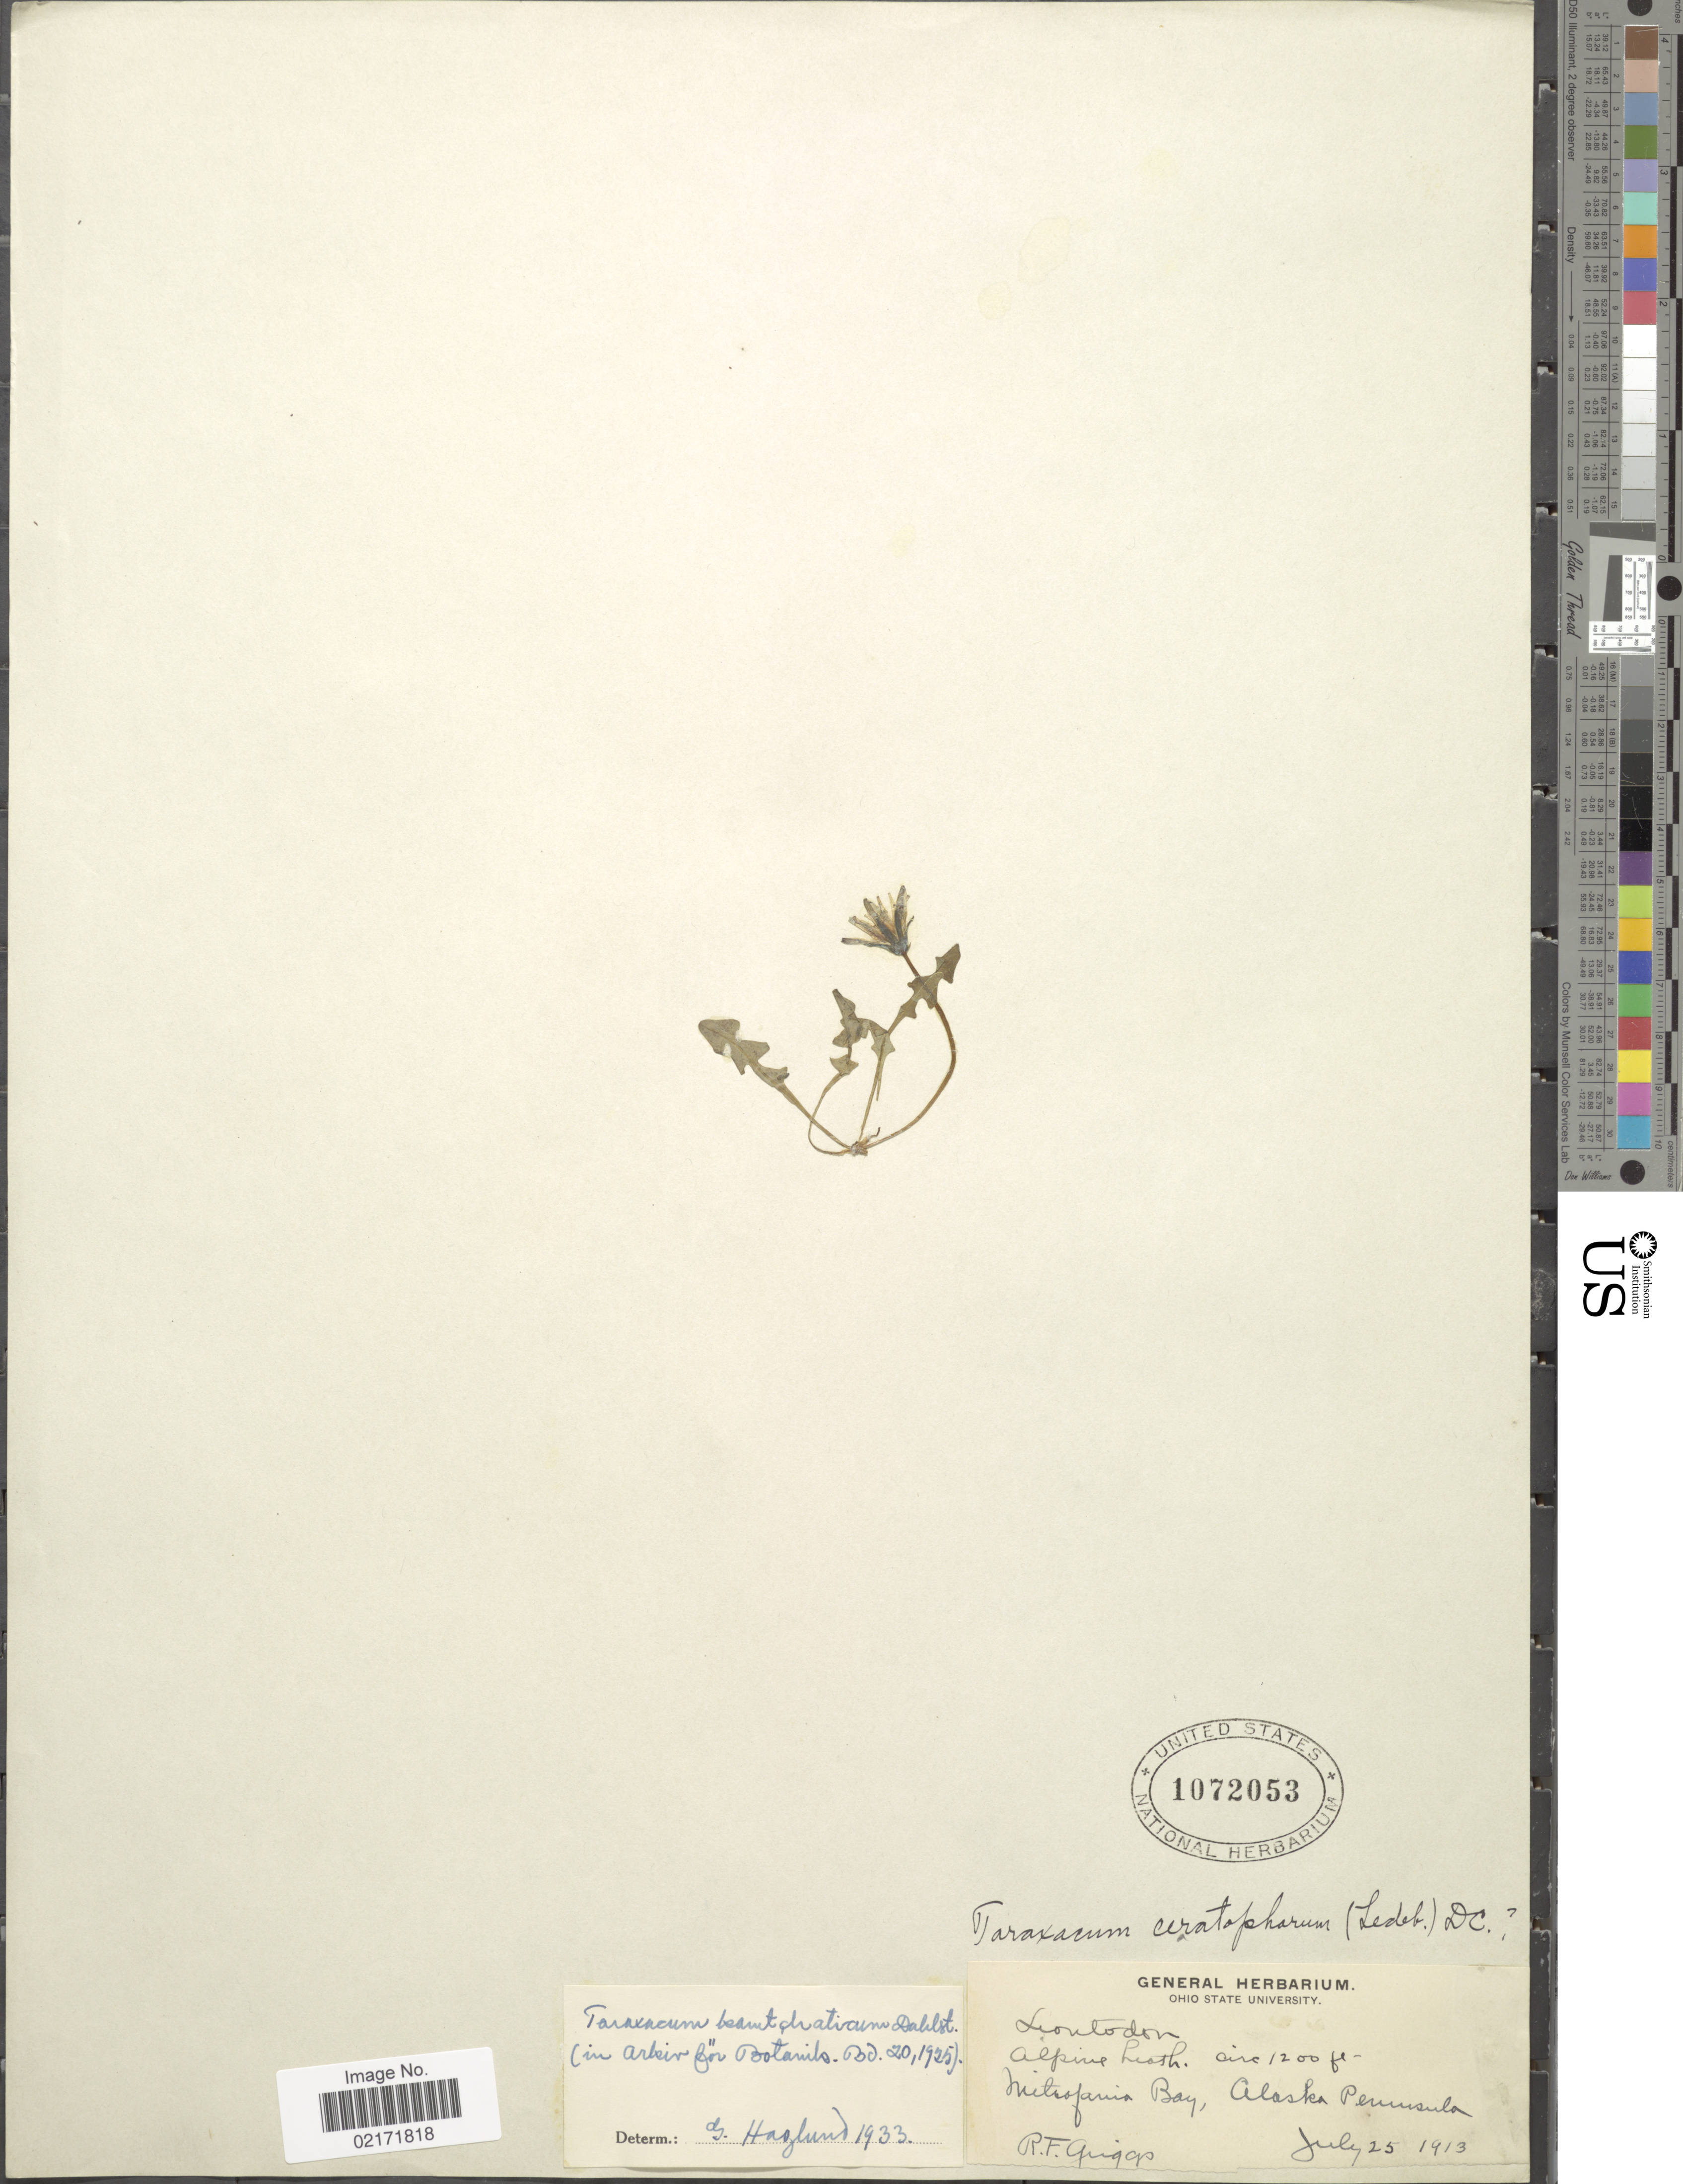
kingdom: Plantae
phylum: Tracheophyta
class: Magnoliopsida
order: Asterales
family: Asteraceae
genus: Taraxacum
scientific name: Taraxacum alaskanum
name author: Rydb.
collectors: R. F. Griggs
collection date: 1913-07-25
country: United States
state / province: Alaska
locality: Mitrofania Bay, Alaska Peninsula.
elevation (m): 366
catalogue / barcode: US 1072053